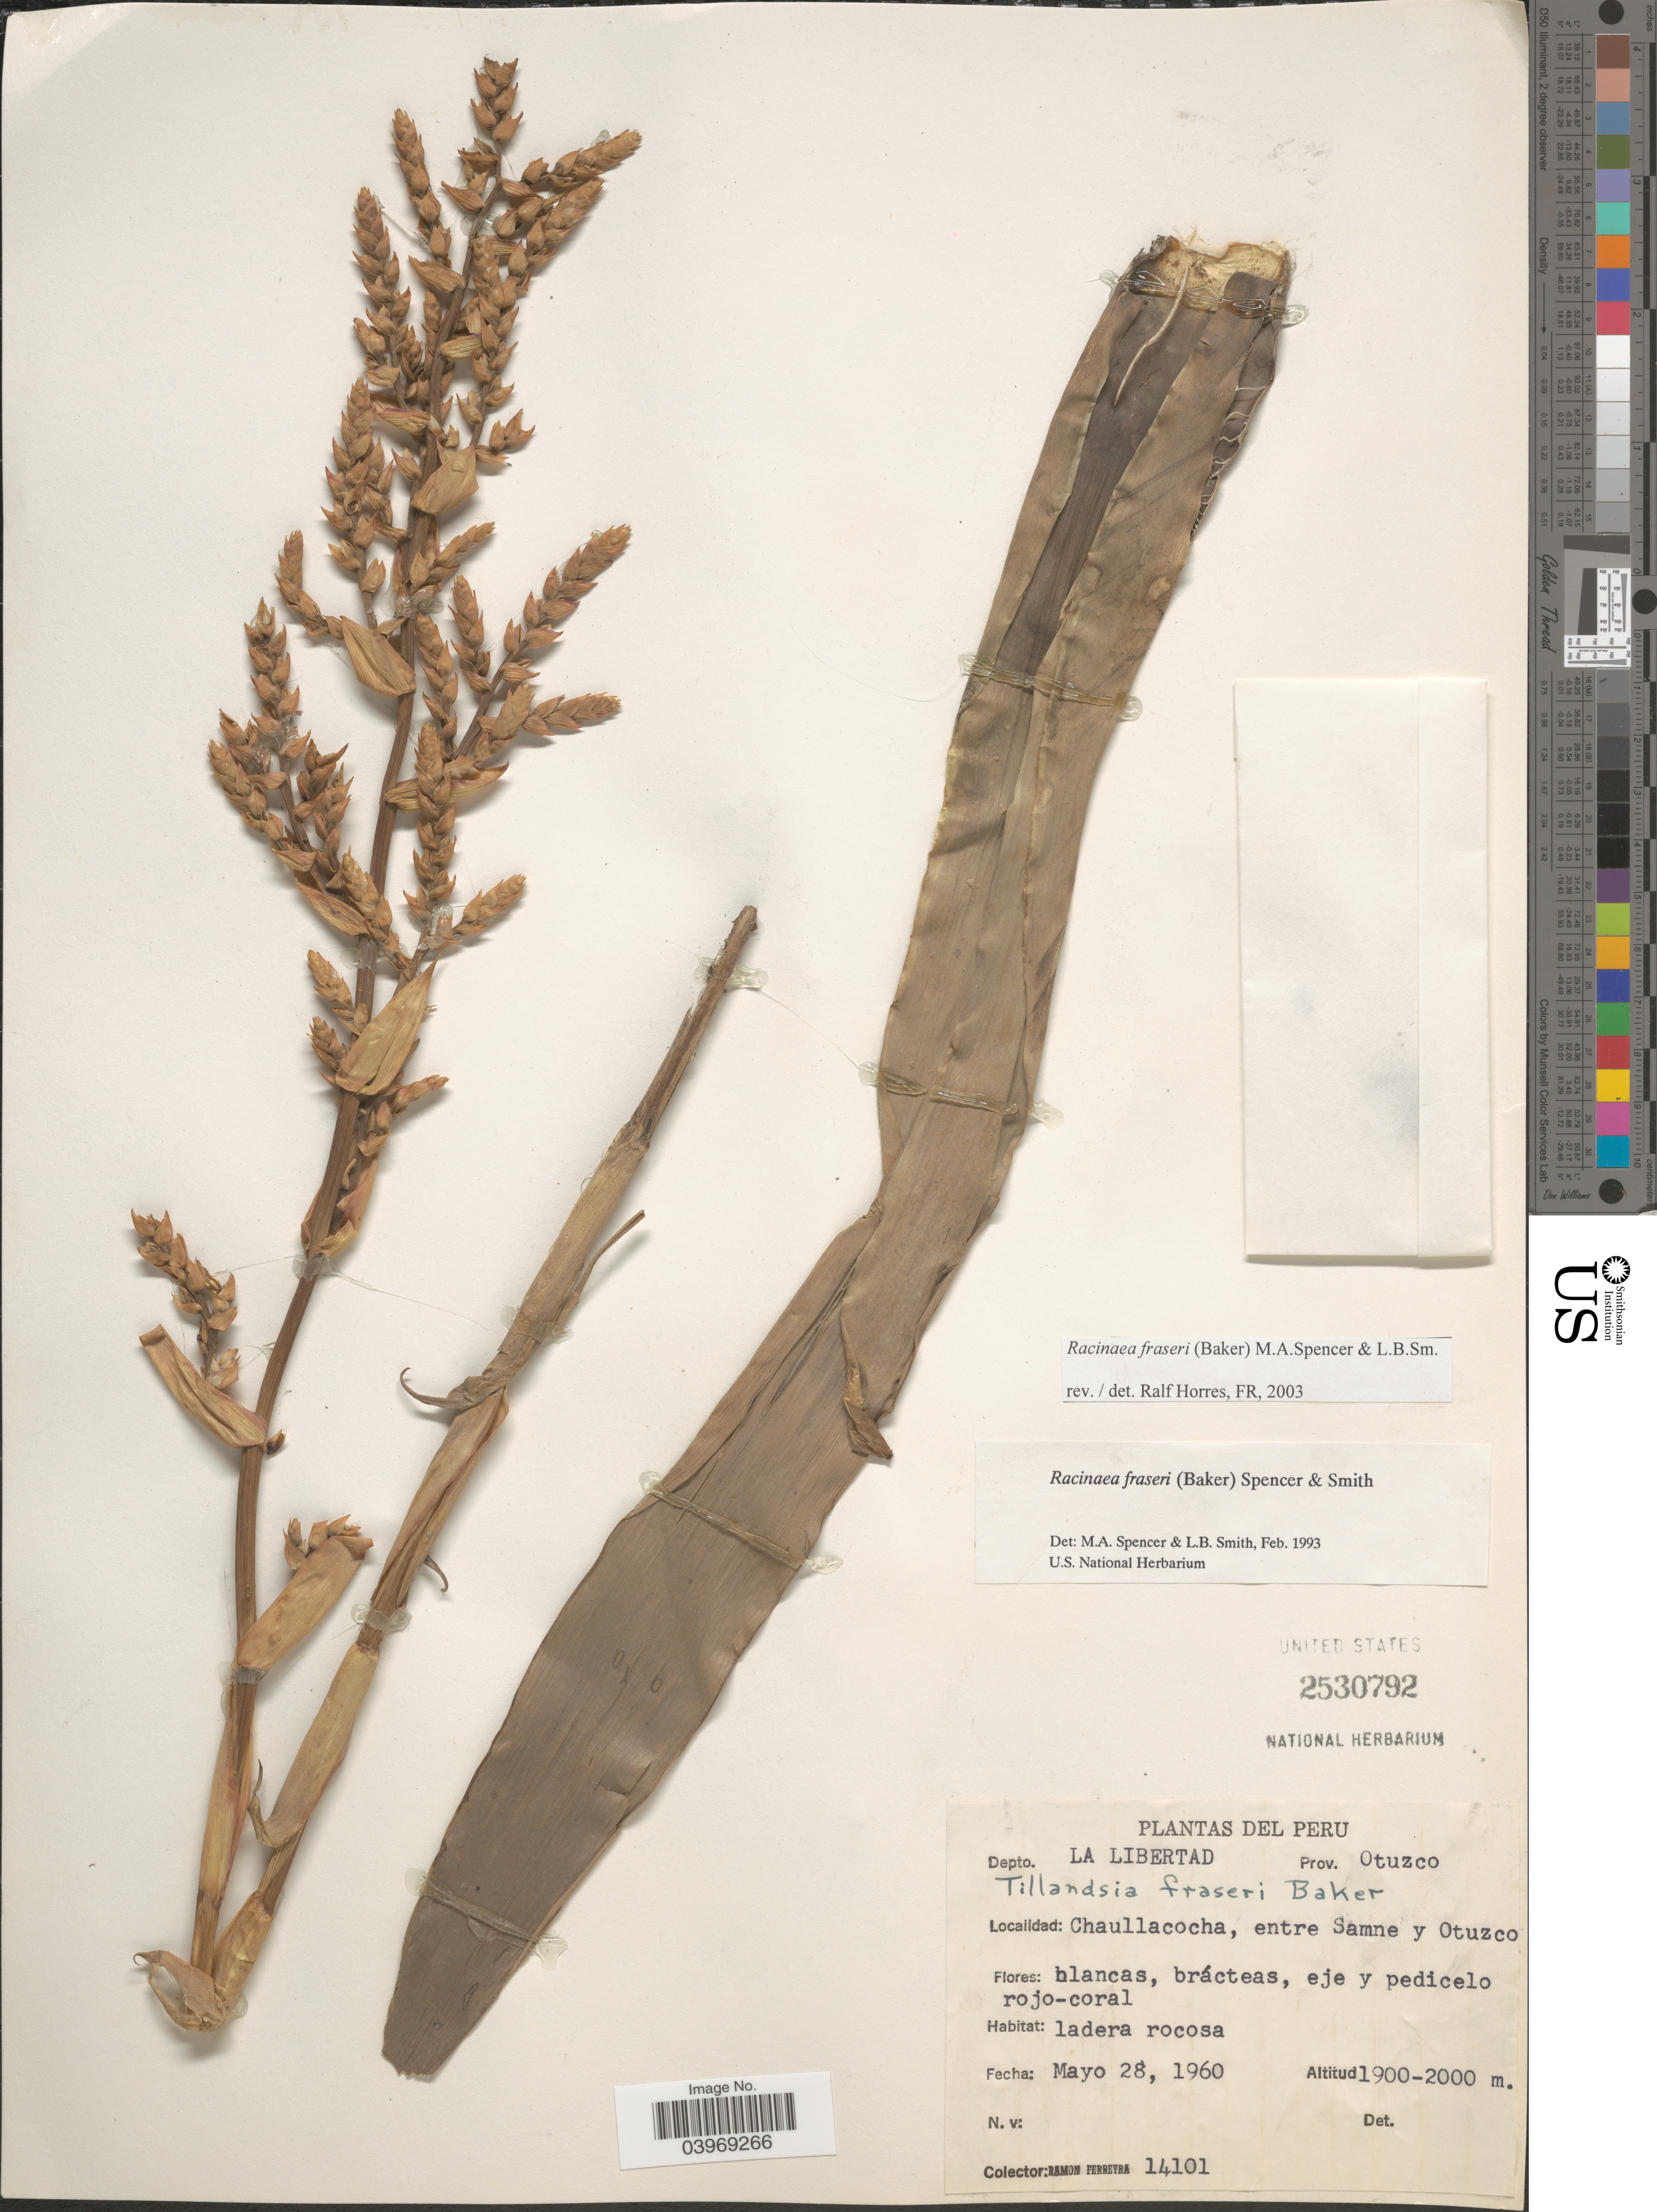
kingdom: Plantae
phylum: Tracheophyta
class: Liliopsida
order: Poales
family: Bromeliaceae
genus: Racinaea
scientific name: Racinaea fraseri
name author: (Baker) M.A. Spencer & L.B. Sm.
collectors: R. A. Ferreyra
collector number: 14101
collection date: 1960-05-28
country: Peru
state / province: La Libertad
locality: Depto. La Libertad. Prov. Otuzco. Chaullacocha, entre Samne y Otuzco.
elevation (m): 1900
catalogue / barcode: US 2530792